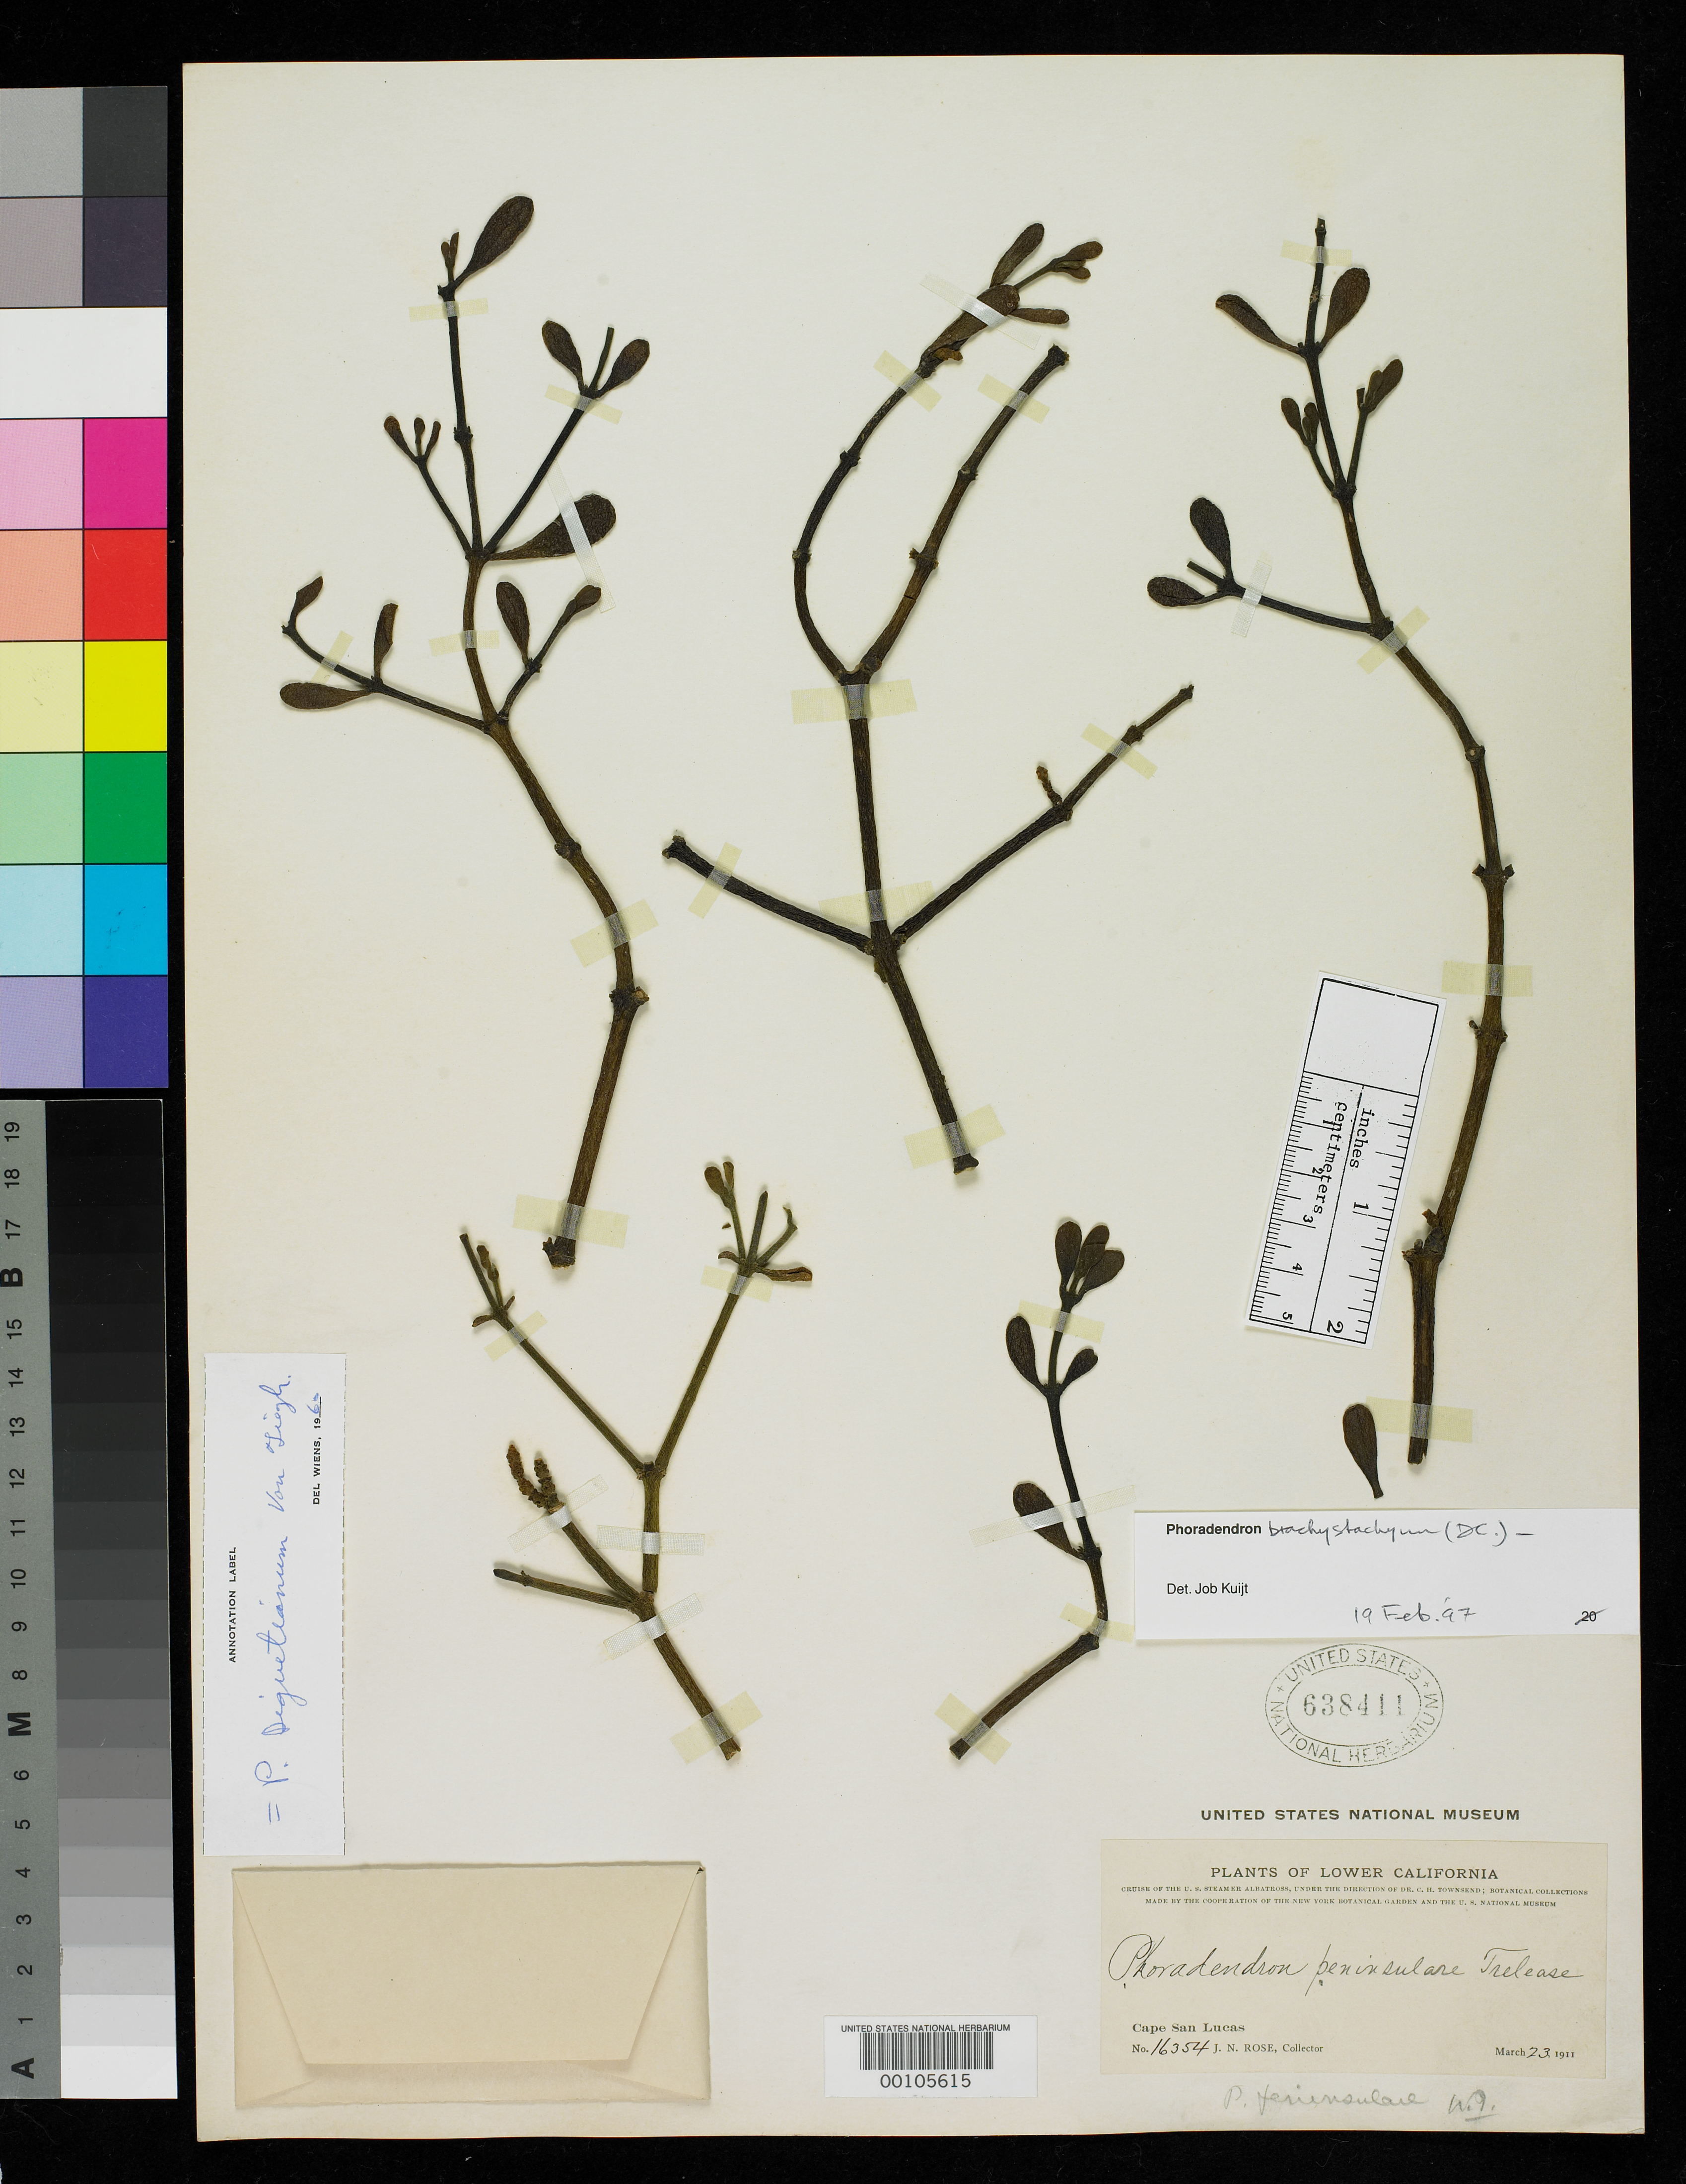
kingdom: Plantae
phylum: Tracheophyta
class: Magnoliopsida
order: Santalales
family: Viscaceae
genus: Phoradendron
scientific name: Phoradendron peninsulare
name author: Trel.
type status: Isotype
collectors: J. N. Rose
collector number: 16354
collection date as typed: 23 Mar 1911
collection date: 1911-03-23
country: Mexico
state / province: Baja California Sur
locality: Cabo San Lucas.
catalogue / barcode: US 638411